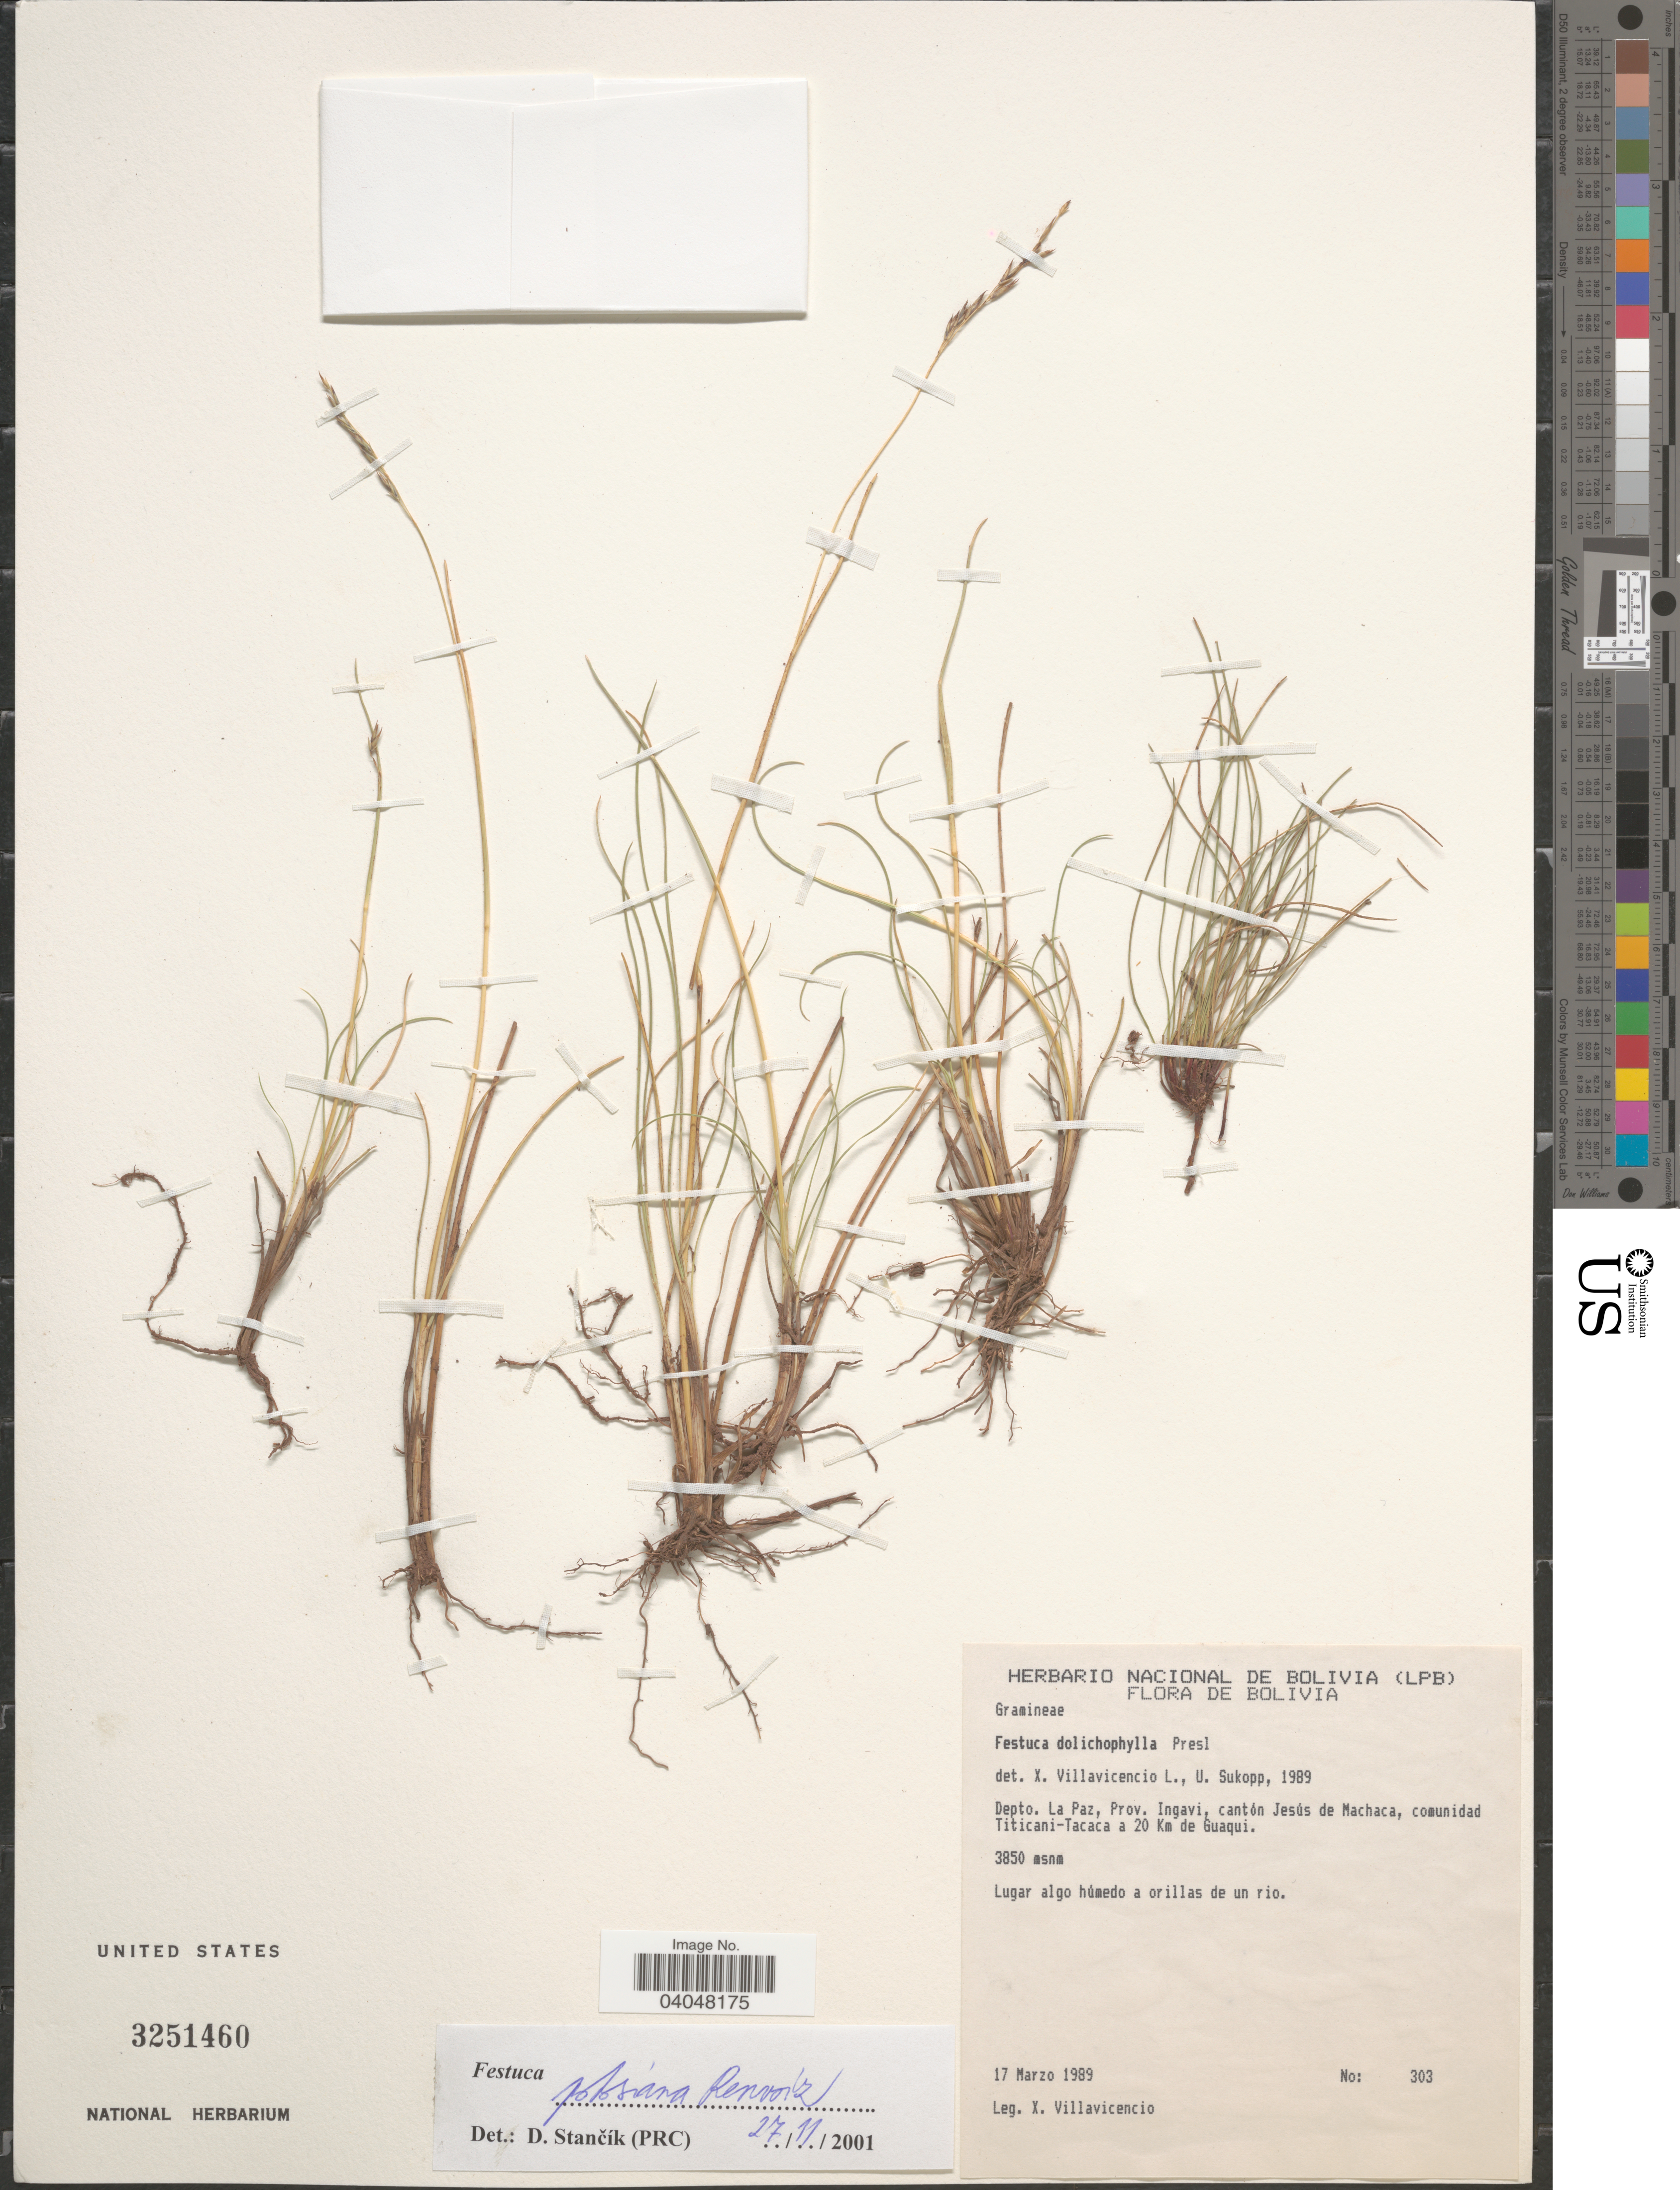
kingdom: Plantae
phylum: Tracheophyta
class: Liliopsida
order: Poales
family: Poaceae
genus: Festuca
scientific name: Festuca potosiana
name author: Renvoize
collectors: X. Villavicencio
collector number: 303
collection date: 1989-03-17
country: Bolivia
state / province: La Paz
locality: Depto. La Paz, Prov. Ingavi, cantón Jesús de Machaca, comunidad Titicani-Tacaca a 20 Km de Guaqui.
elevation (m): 3850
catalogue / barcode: US 3251460